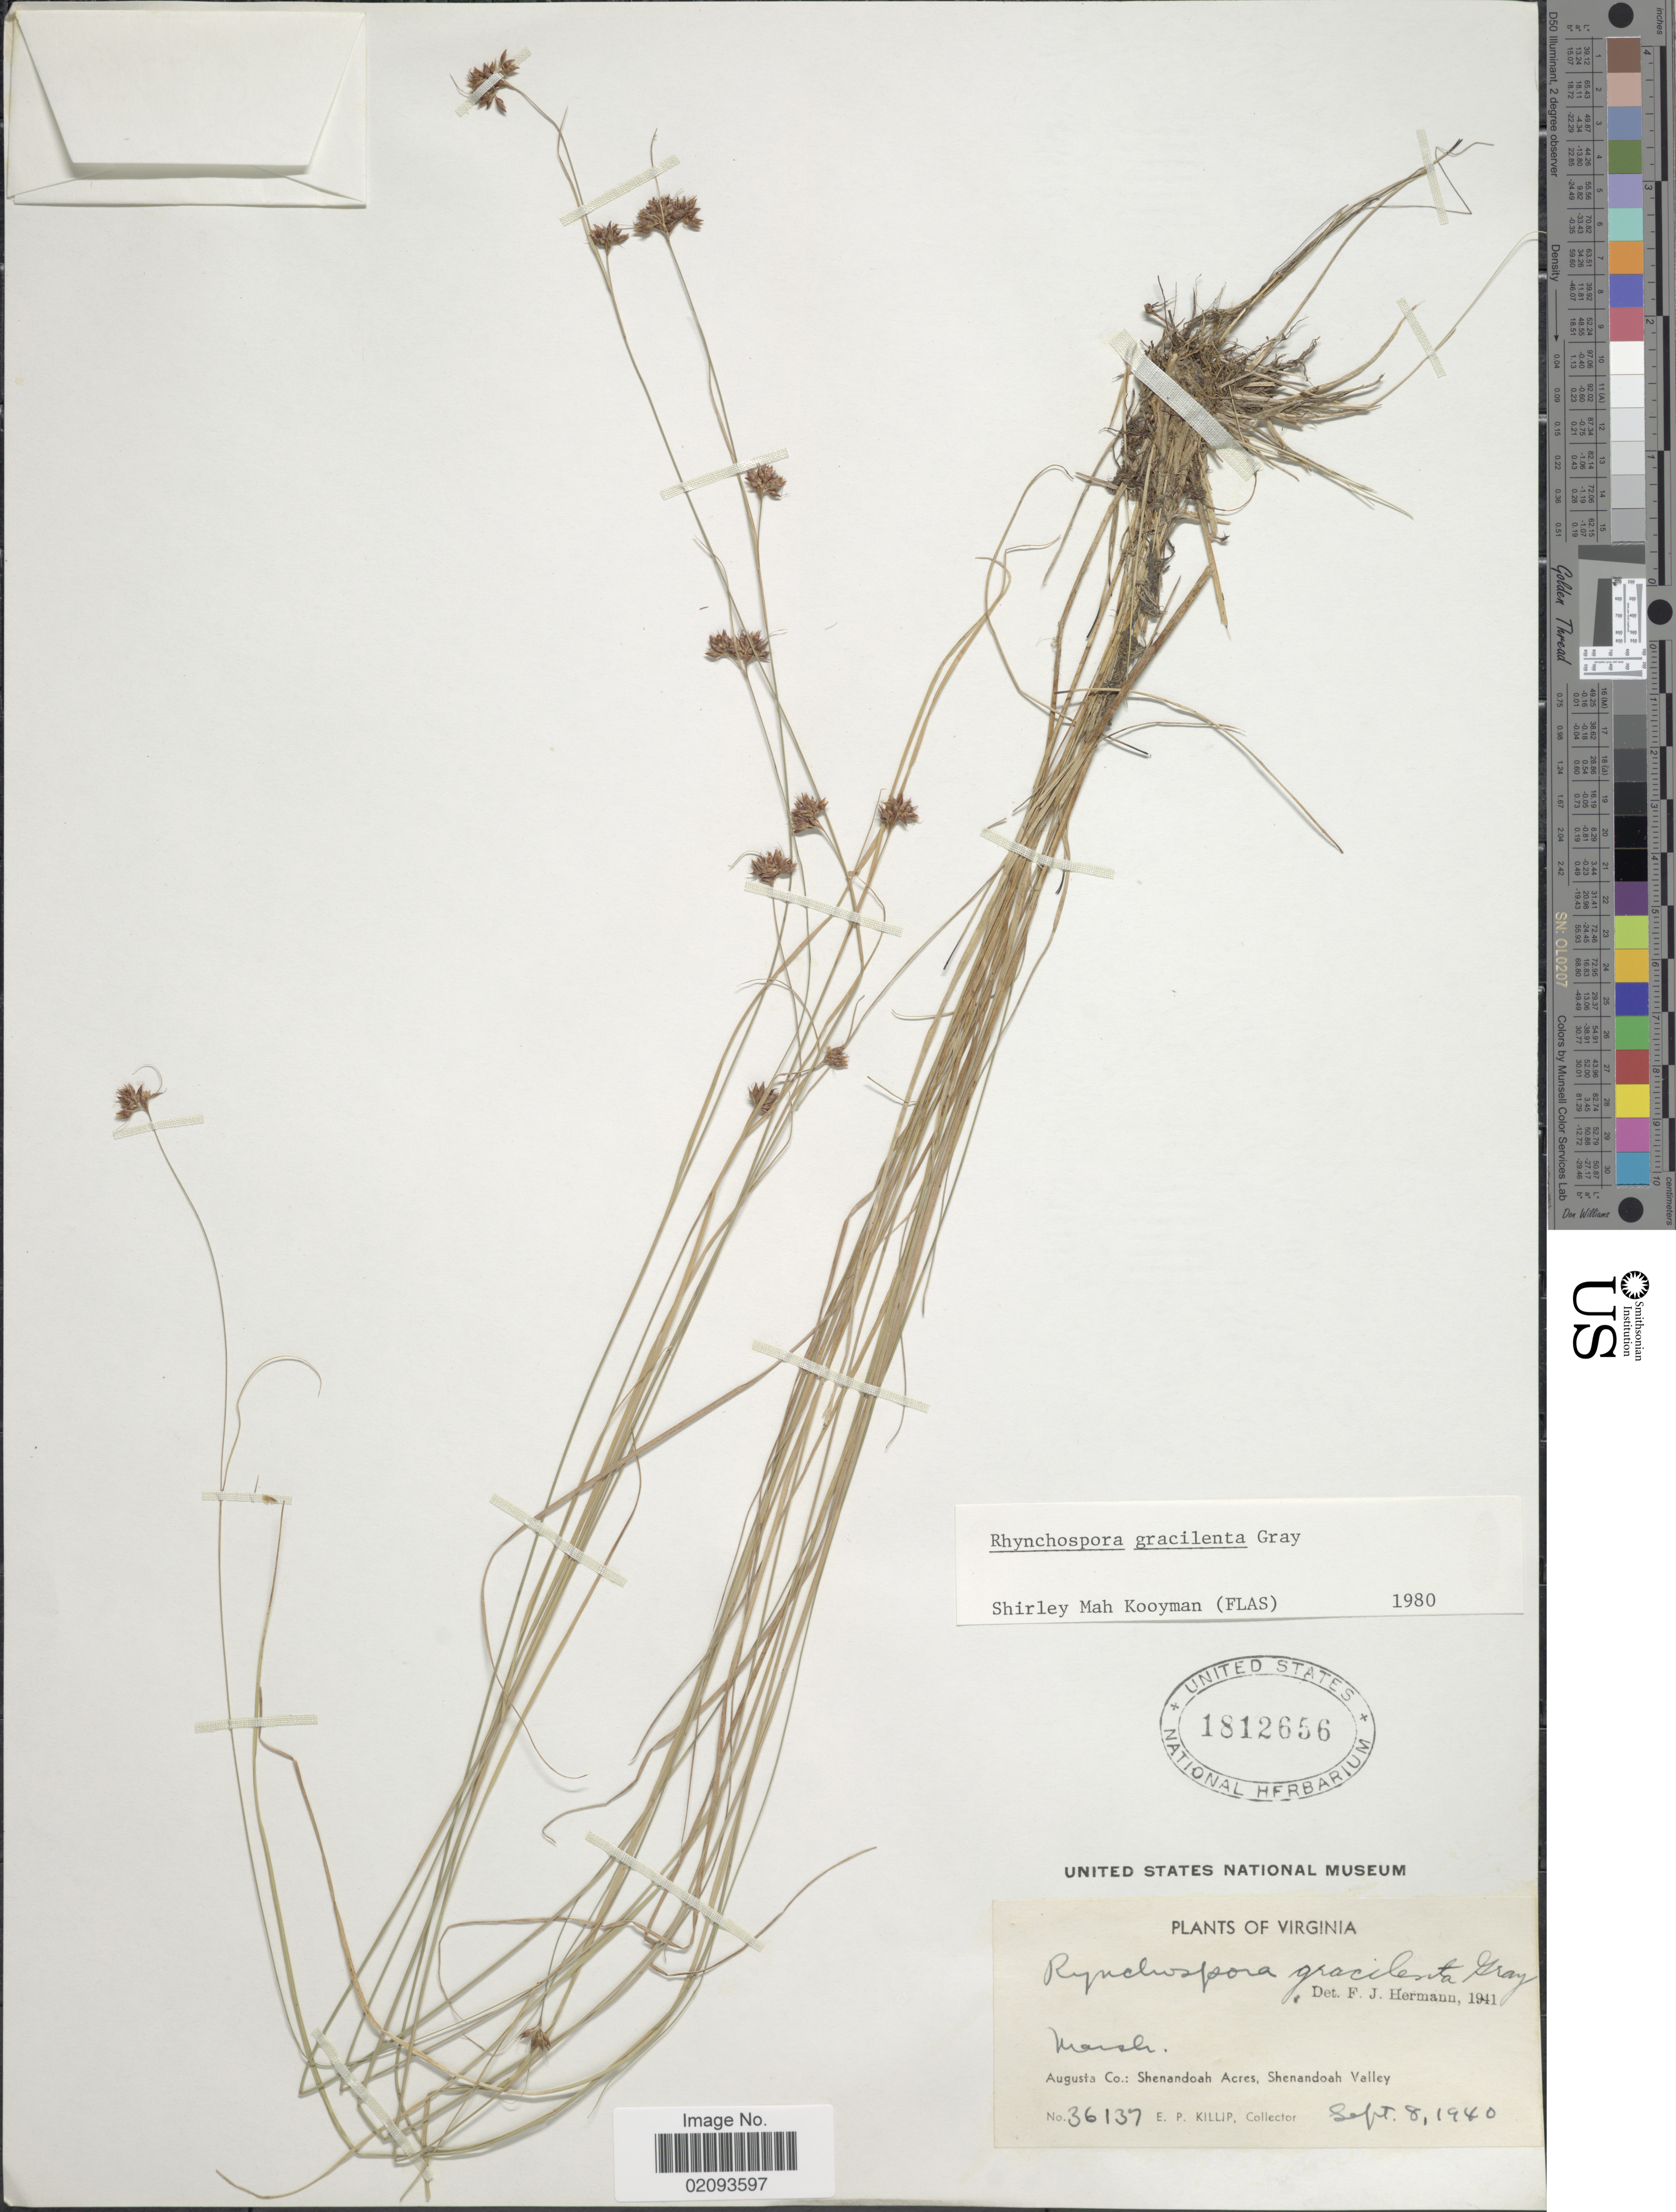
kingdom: Plantae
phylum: Tracheophyta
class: Liliopsida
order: Poales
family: Cyperaceae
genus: Rhynchospora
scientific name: Rhynchospora gracilenta A. Gray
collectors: E. P. Killip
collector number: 36137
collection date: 1940-09-08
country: United States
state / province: Virginia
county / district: Augusta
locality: Augusta Co.: Shenandoah Acres, Shenandoah Valley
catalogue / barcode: US 1812656